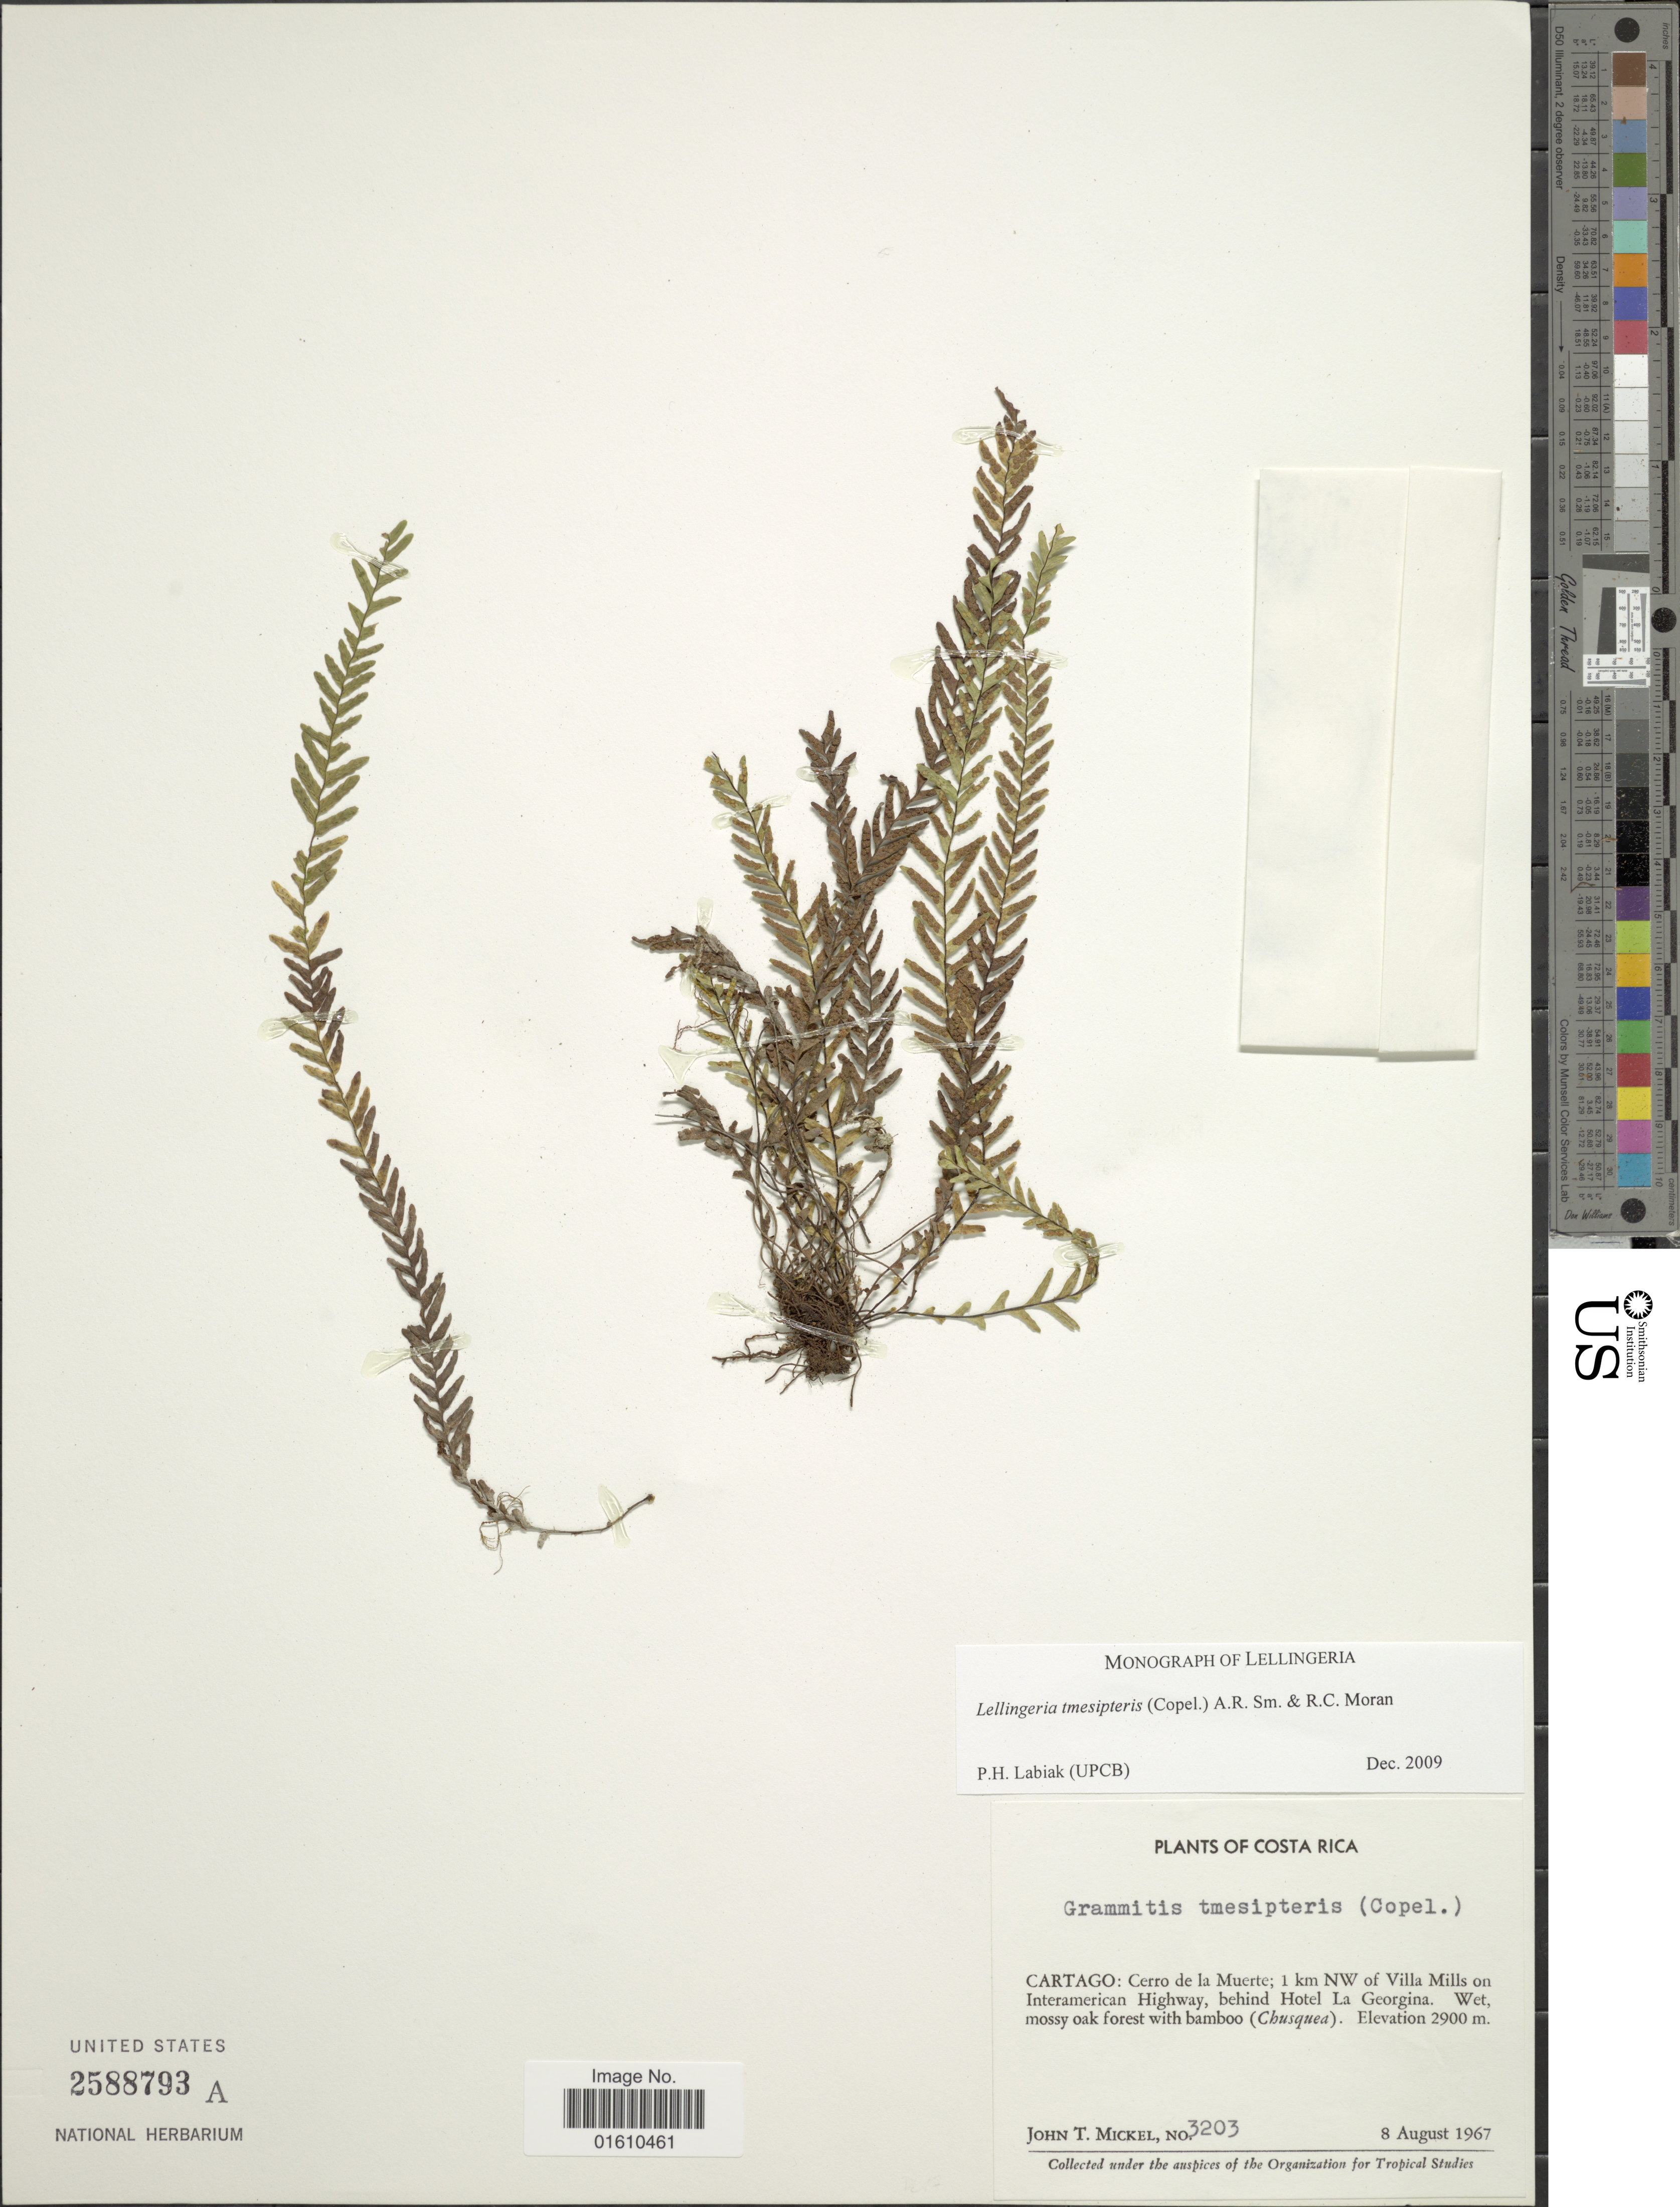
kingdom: Plantae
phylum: Tracheophyta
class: Polypodiopsida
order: Polypodiales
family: Polypodiaceae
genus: Lellingeria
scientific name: Lellingeria tmesipteris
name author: (Copel.) A.R. Sm. & R.C. Moran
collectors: J. T. Mickel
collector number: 3203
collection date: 1967-08-08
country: Costa Rica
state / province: Cartago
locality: Cerro de la Muerte; 1 km NW of Villa Mills on Interamerican Highway, behind Hotel La Georgina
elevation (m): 2900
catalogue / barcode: US 2588793A